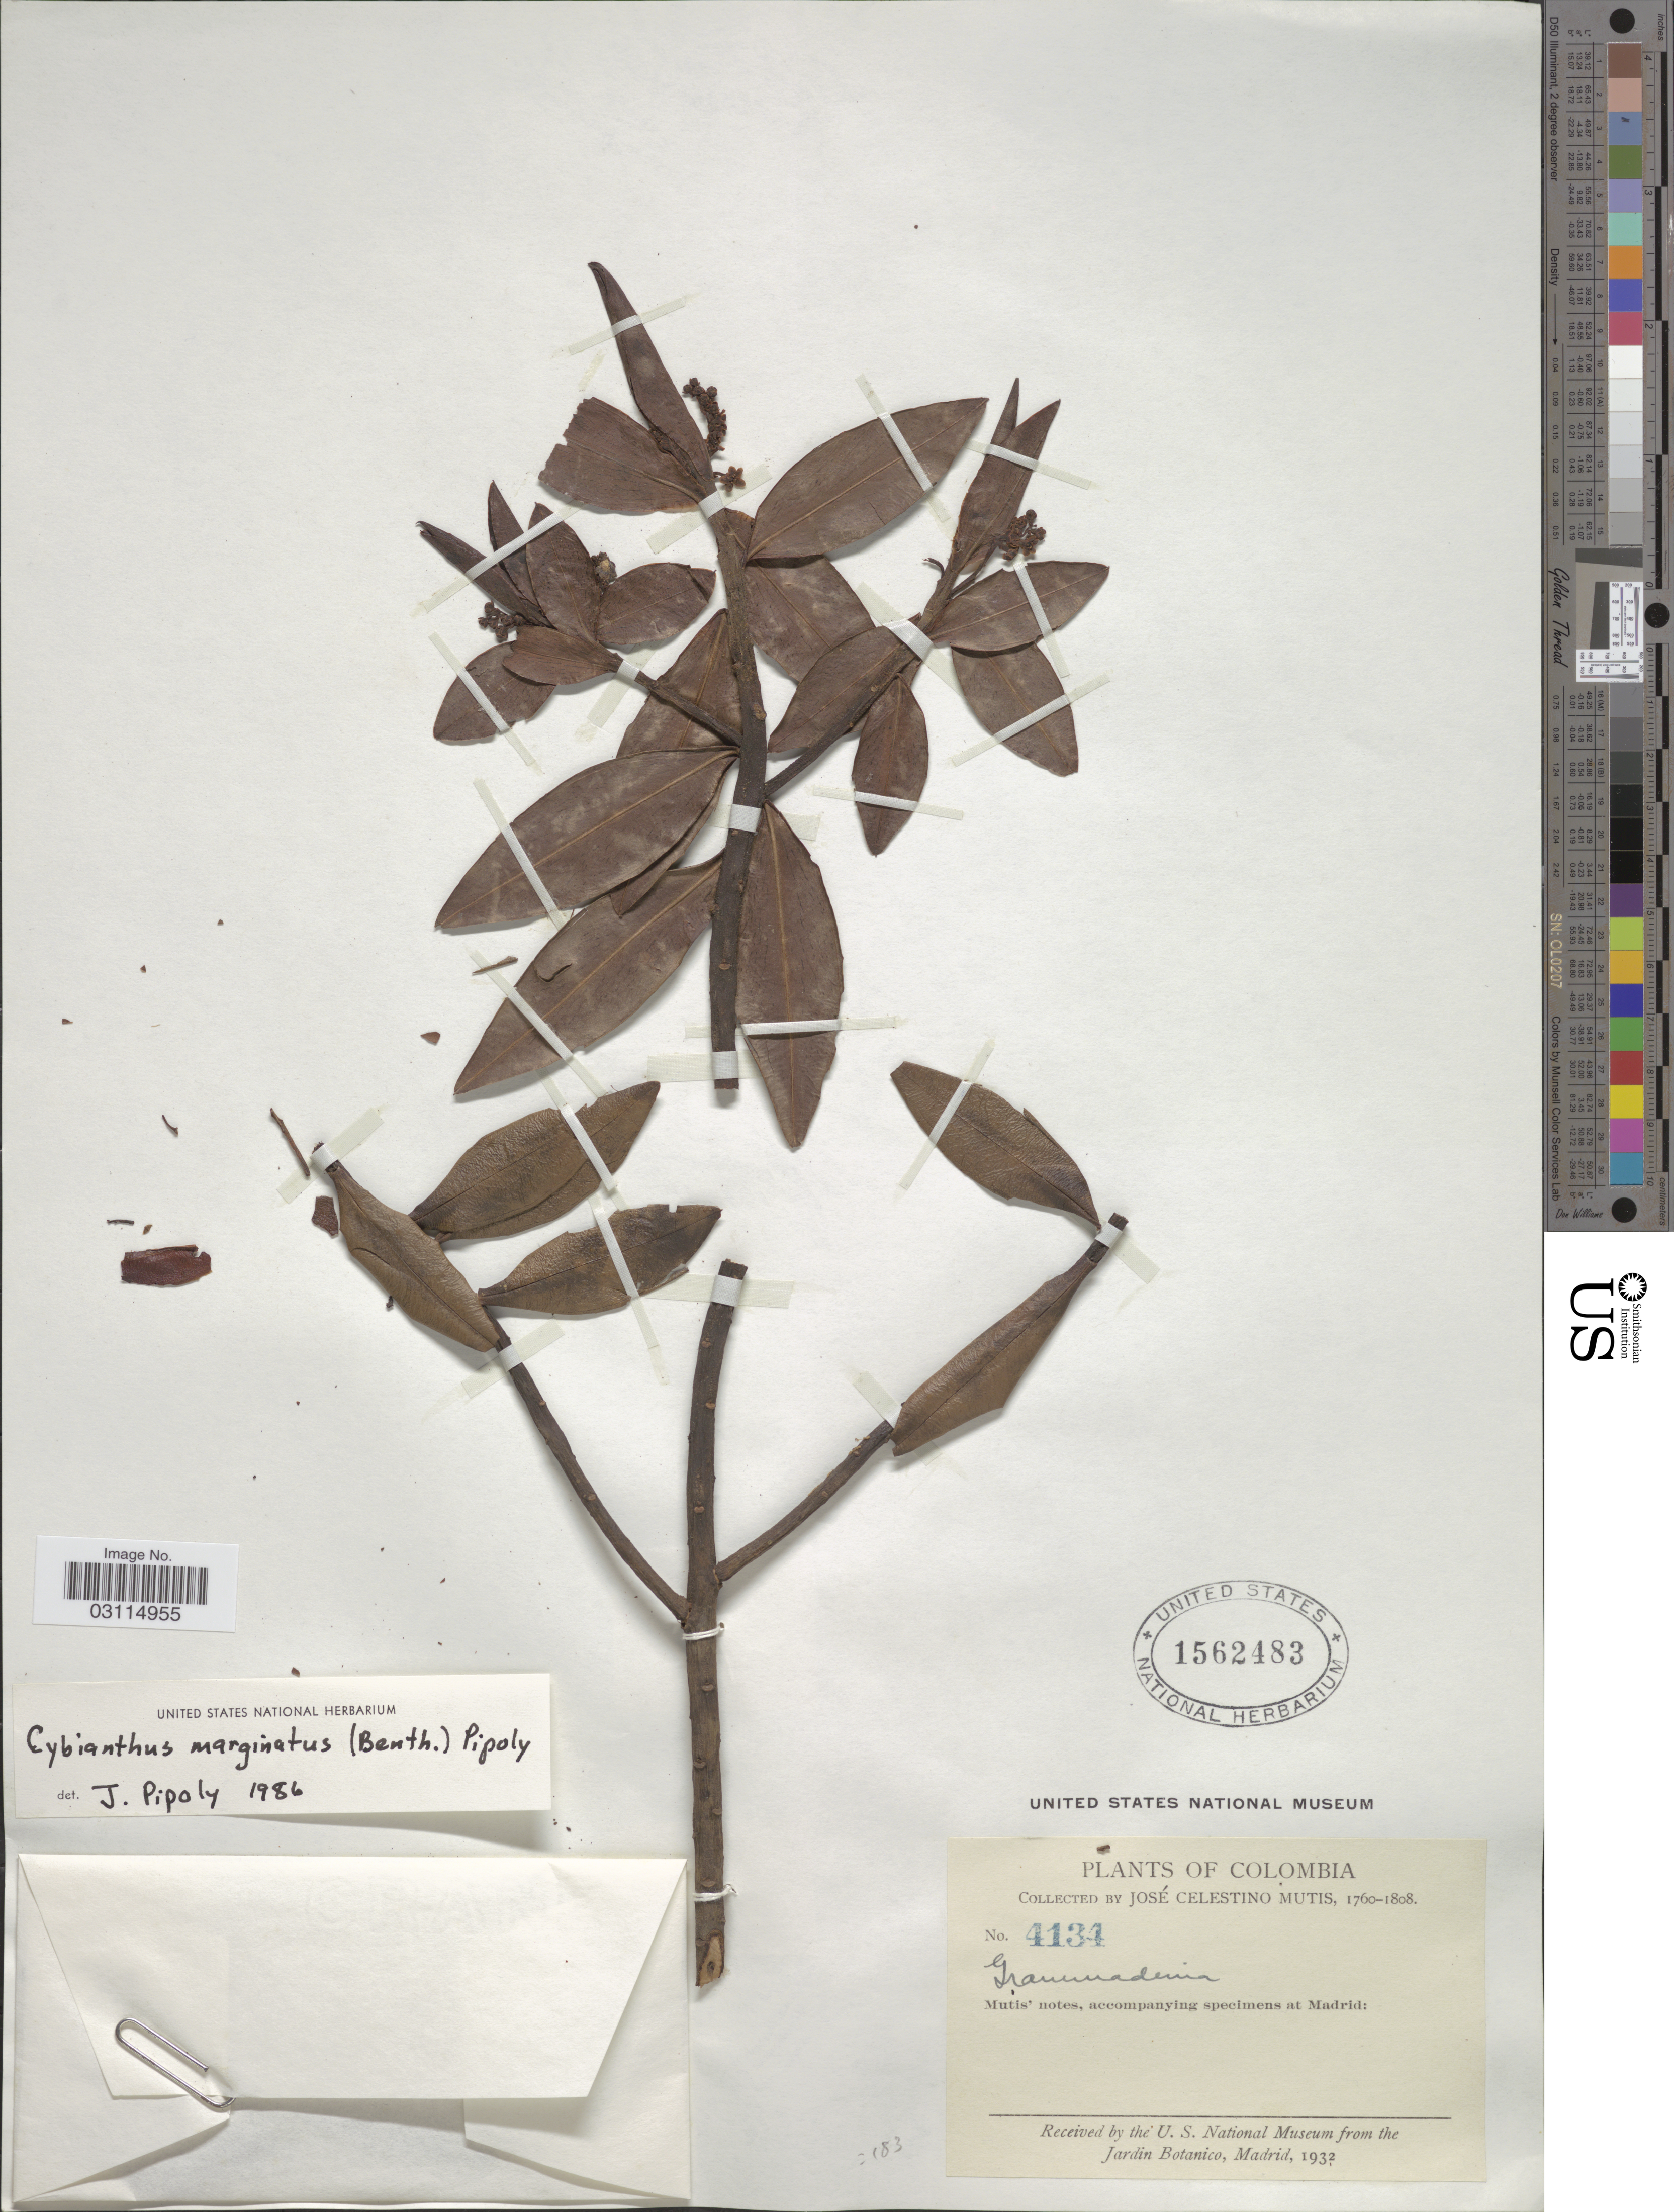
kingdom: Plantae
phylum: Tracheophyta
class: Magnoliopsida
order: Ericales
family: Primulaceae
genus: Cybianthus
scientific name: Cybianthus marginatus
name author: (Benth.) Pipoly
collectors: J. C. B. Mutis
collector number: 4134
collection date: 1760/1808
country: Colombia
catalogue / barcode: US 1562483